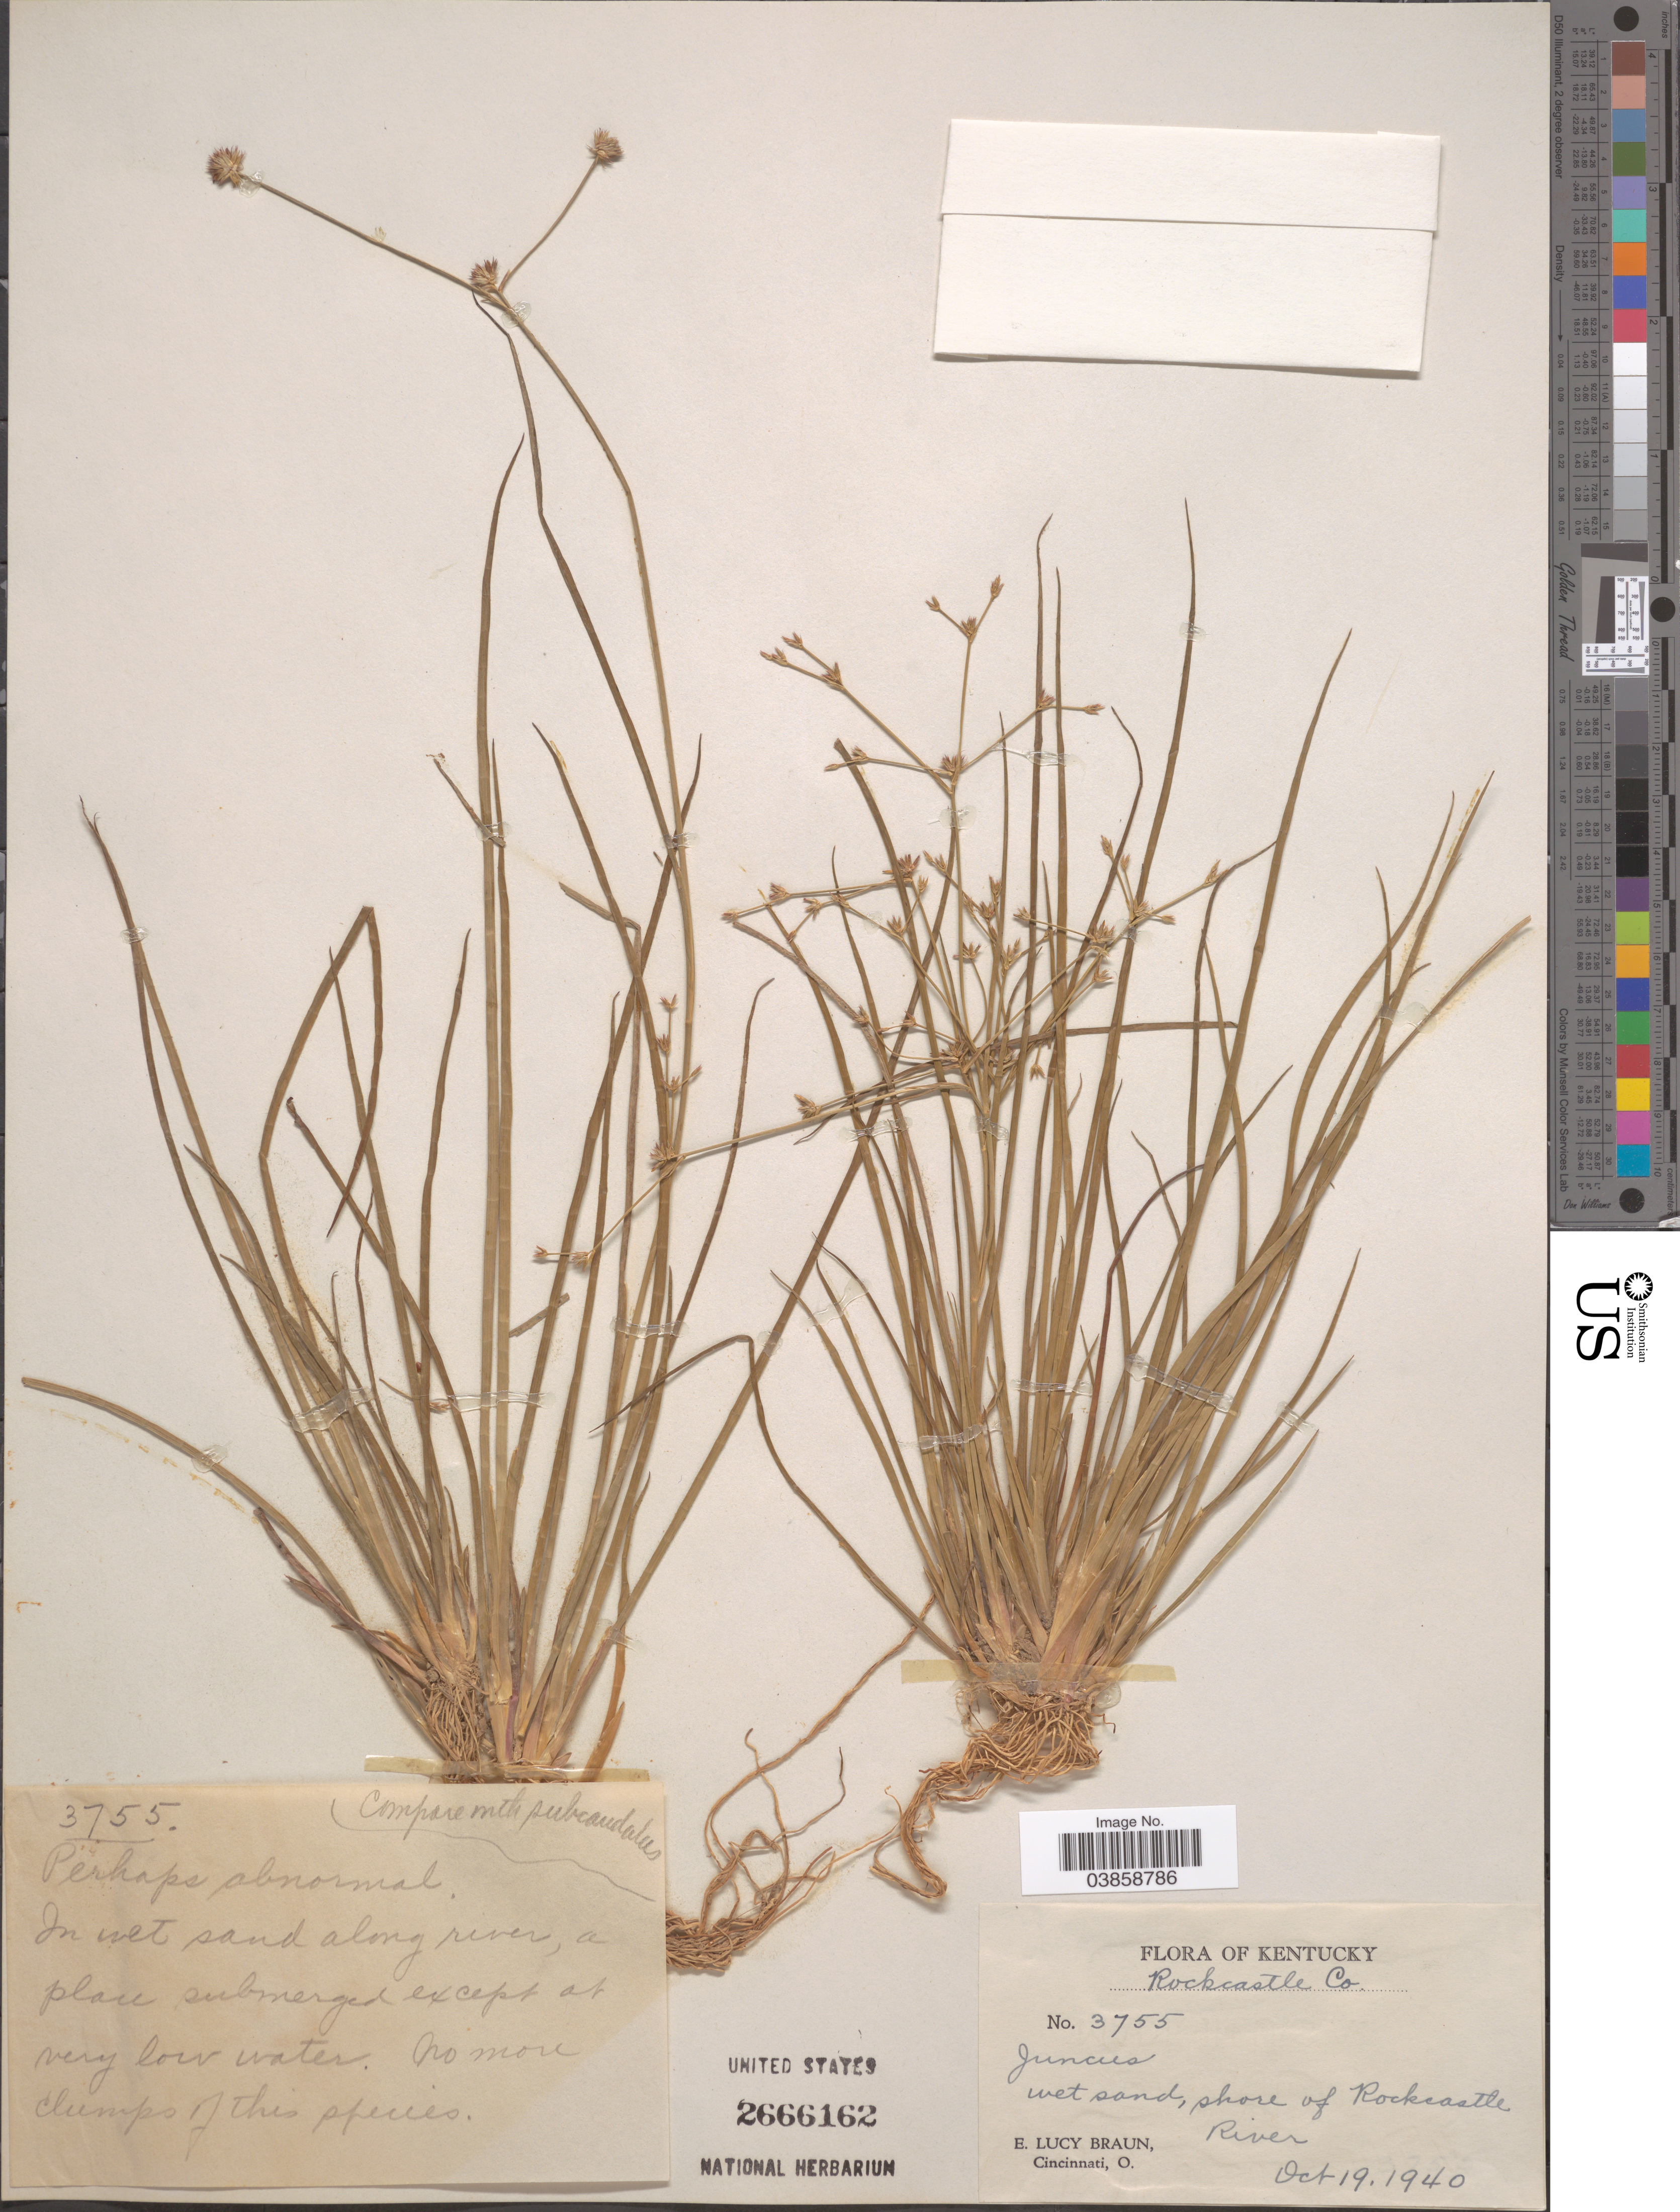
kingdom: Plantae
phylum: Tracheophyta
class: Liliopsida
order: Poales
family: Juncaceae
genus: Juncus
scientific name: Juncus sp.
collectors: E. L. Braun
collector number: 3755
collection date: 1940-10-19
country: United States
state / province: Kentucky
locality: Rockcastle Co. Shore of Rockcastle River.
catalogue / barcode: US 2666162